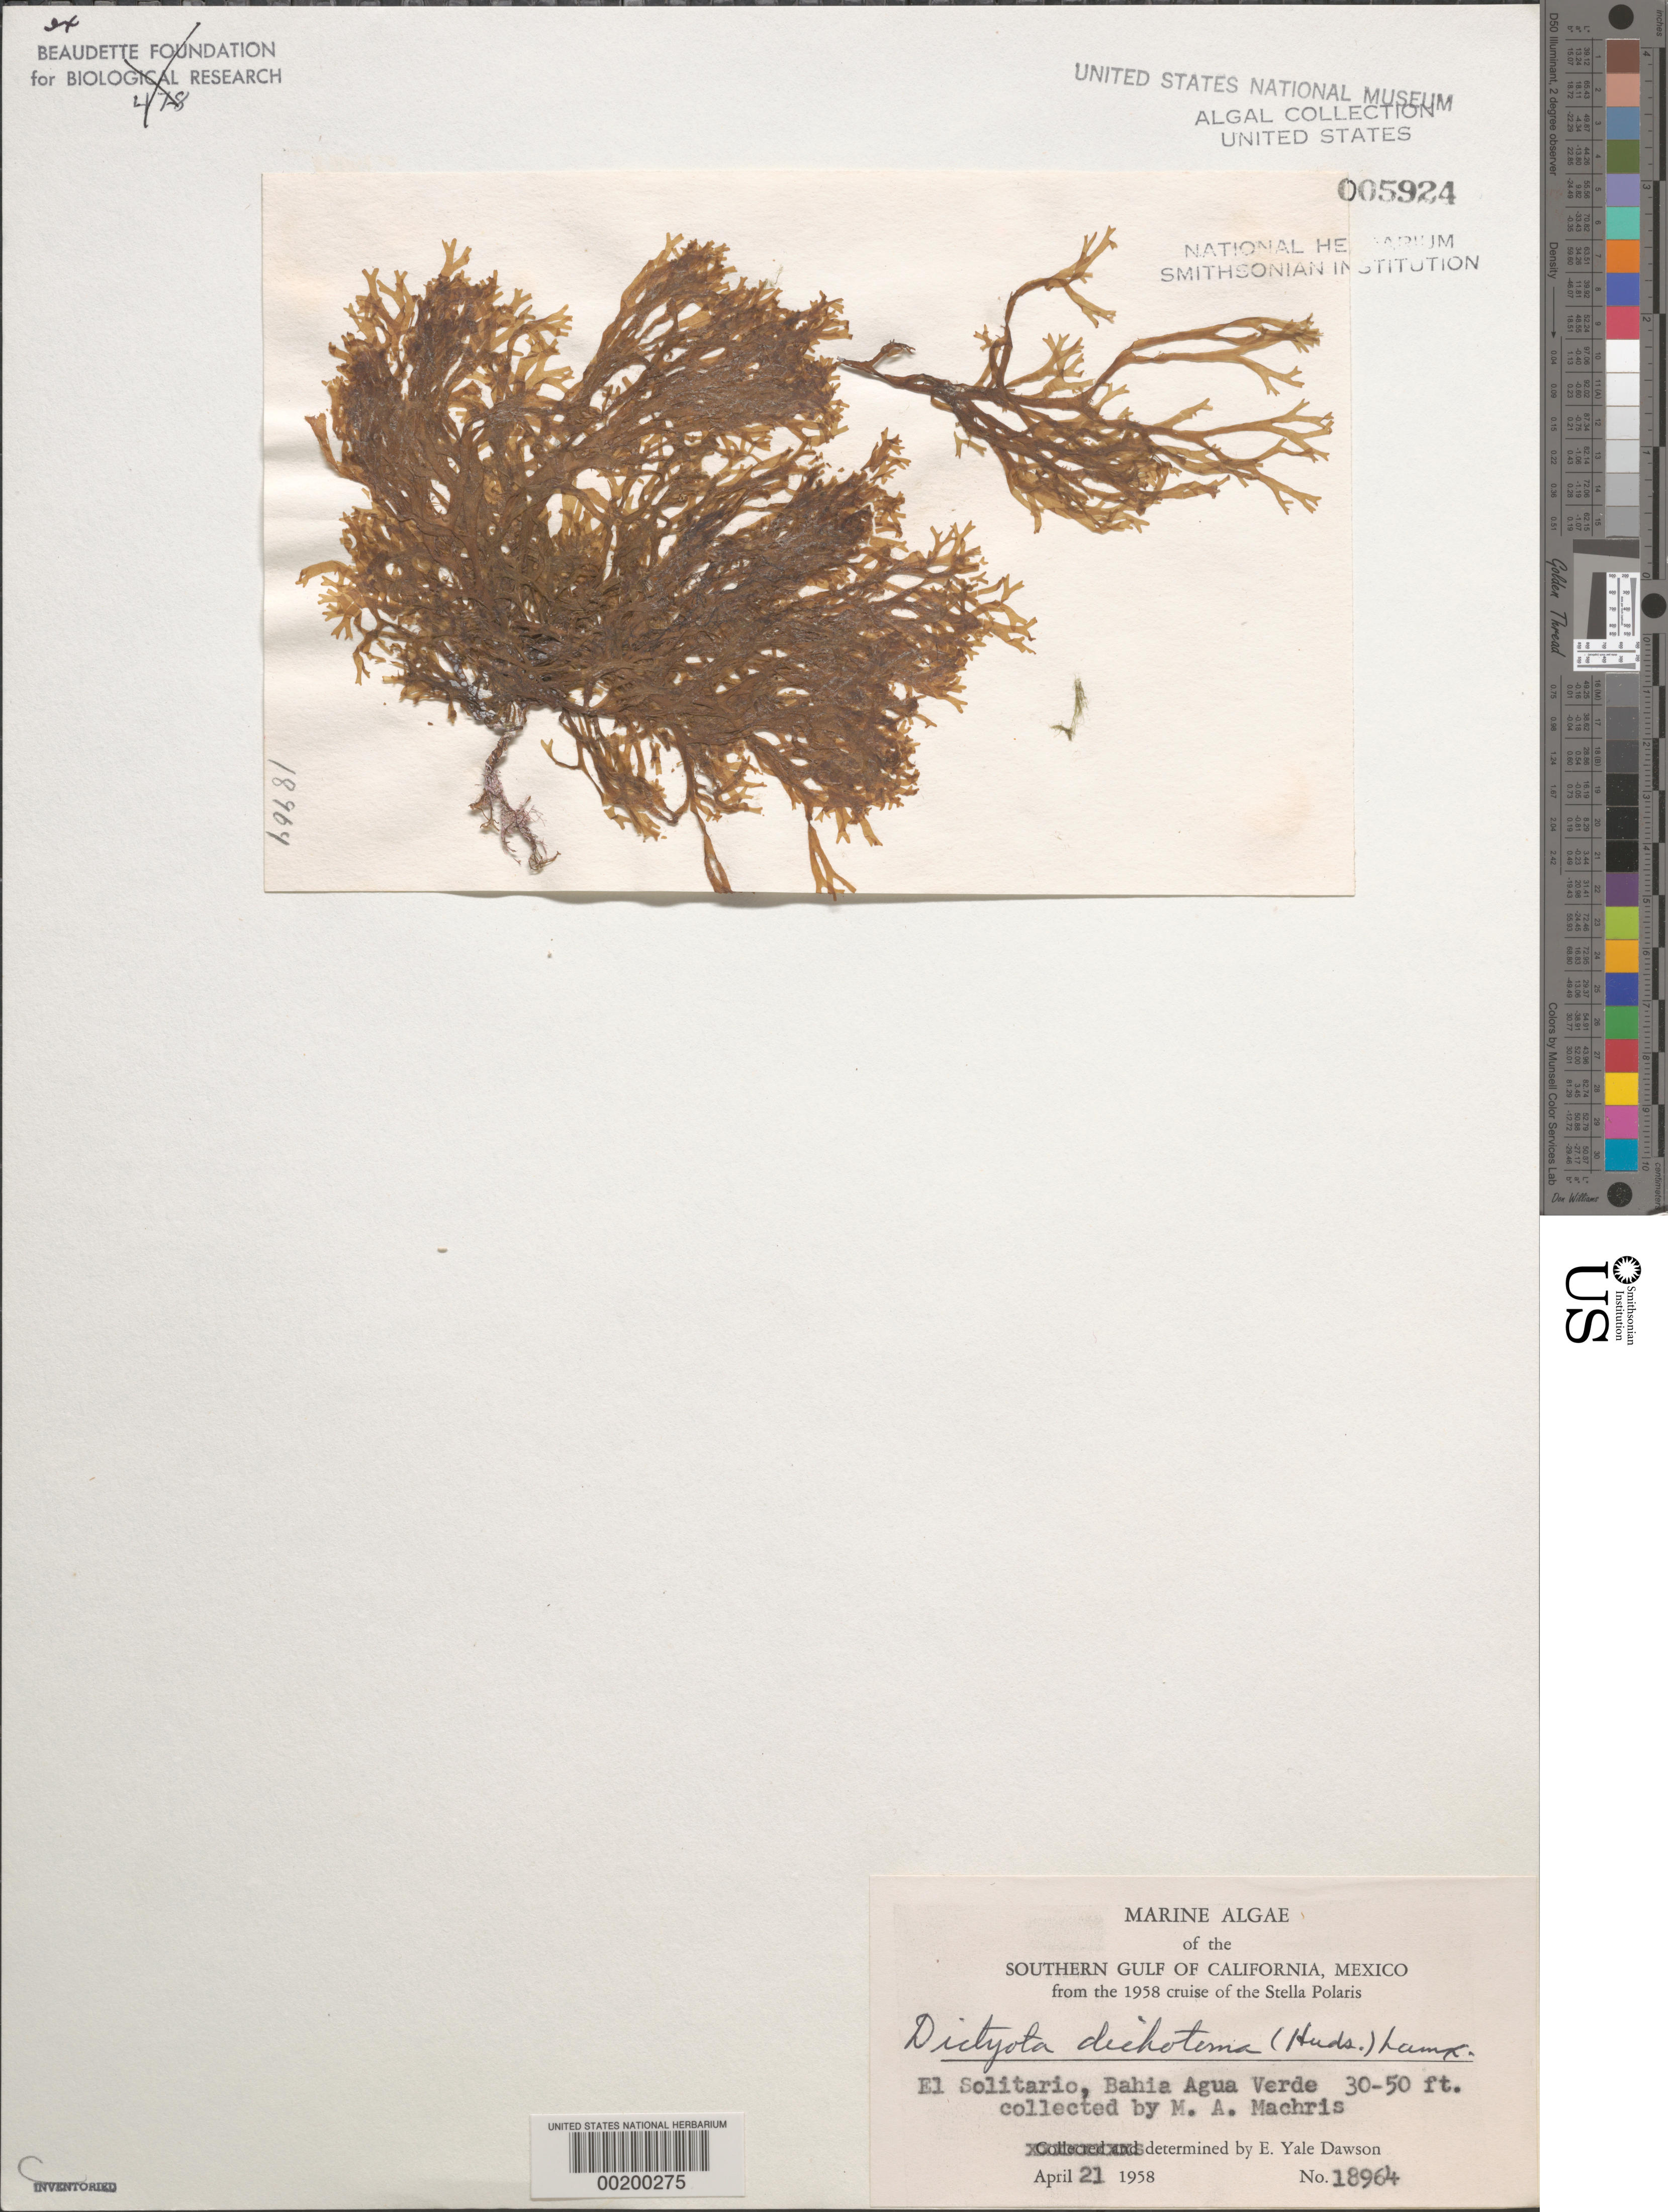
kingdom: Chromista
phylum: Ochrophyta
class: Phaeophyceae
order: Dictyotales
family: Dictyotaceae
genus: Dictyota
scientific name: Dictyota dichotoma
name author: (Huds.) J.V.Lamouroux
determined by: Dawson, E. Y.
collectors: M. Machris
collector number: EYD 18964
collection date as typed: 21 Apr 1958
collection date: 1958-04-21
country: Mexico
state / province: Baja California Sur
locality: El Solitario, Bahia Agua Verde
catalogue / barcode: US 5924